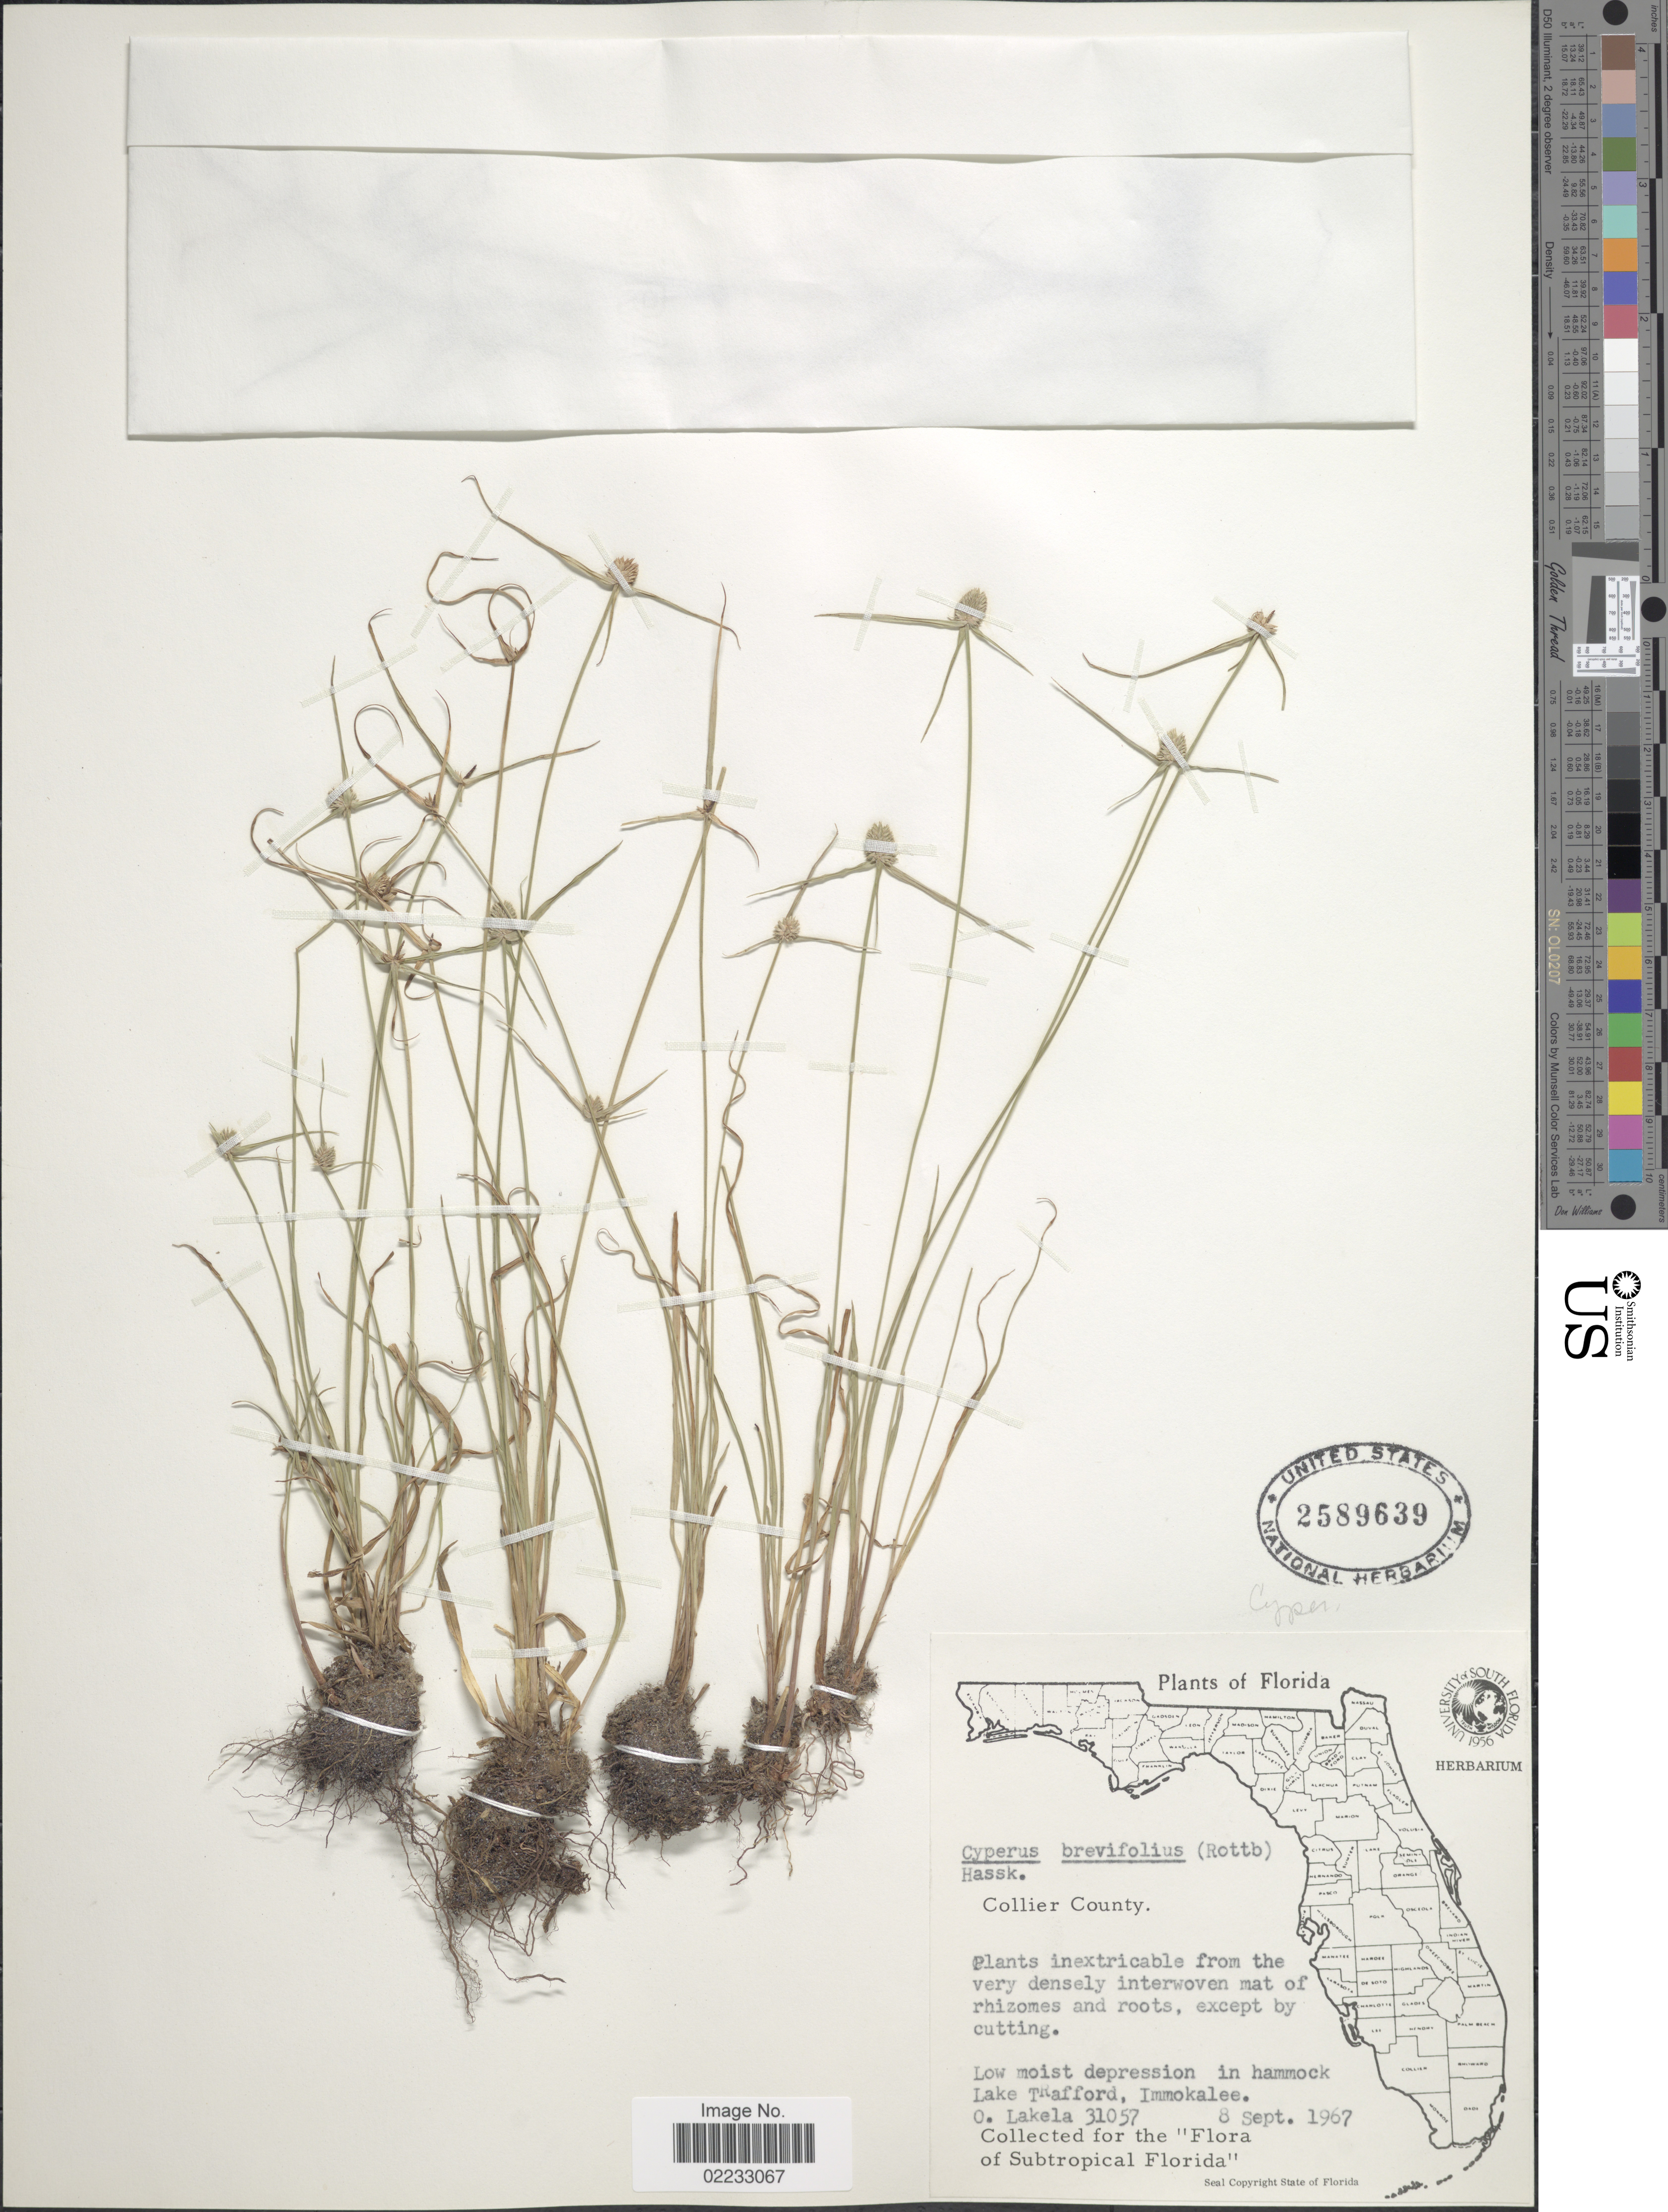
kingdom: Plantae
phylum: Tracheophyta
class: Liliopsida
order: Poales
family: Cyperaceae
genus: Cyperus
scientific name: Cyperus brevifolius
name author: (Rottb.) Hassk.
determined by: Strong, M. T., (US), Smithsonian Institution - National Museum of Natural History (UNITED STATES)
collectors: O. Lakela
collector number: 31057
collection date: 1967-09-08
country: United States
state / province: Florida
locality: Collier County, in hammock Lake Trafford, Immokalee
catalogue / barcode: US 2589639